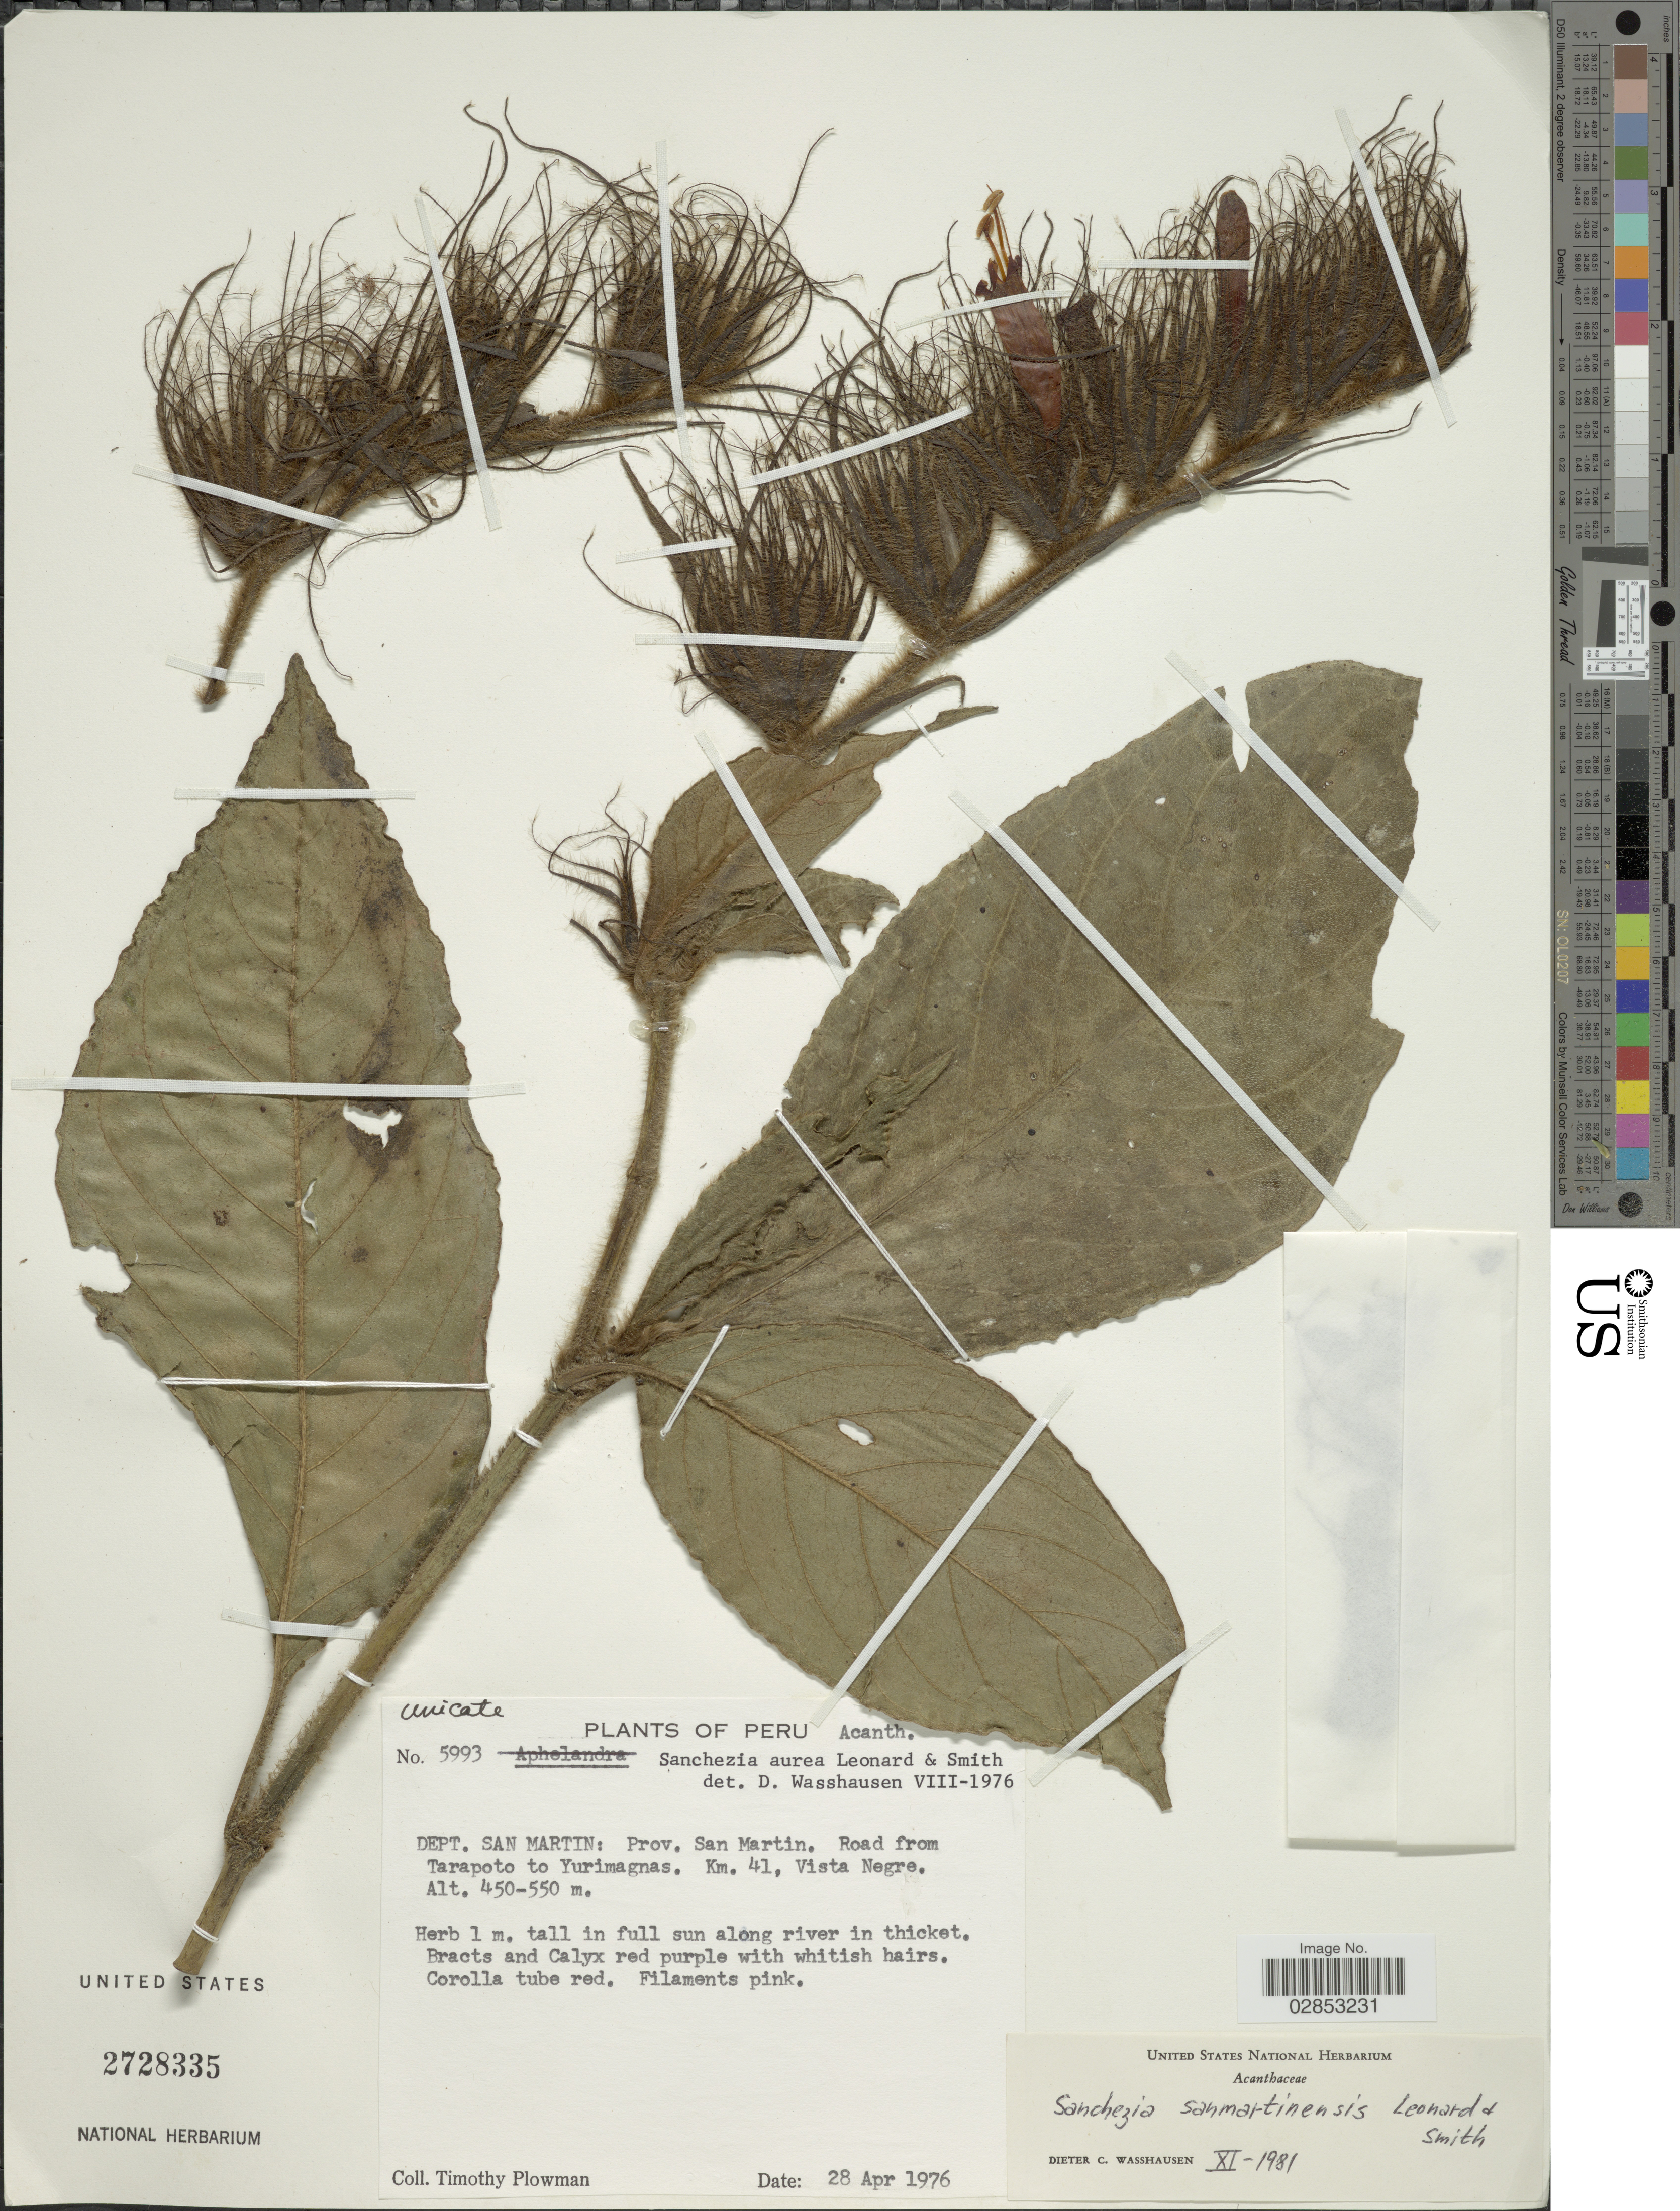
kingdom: Plantae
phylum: Tracheophyta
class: Magnoliopsida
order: Lamiales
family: Acanthaceae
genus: Sanchezia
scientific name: Sanchezia aurea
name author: Leonard & L.B. Sm.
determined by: Azevedo, Igor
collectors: T. Plowman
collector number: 5993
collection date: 1976-04-28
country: Peru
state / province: San Martín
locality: Dept. San Martín: Prov. San Martin, Road from Tarapoto to Yurimagnas, Km. 41, Vista Negre.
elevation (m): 450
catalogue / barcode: US 2728335